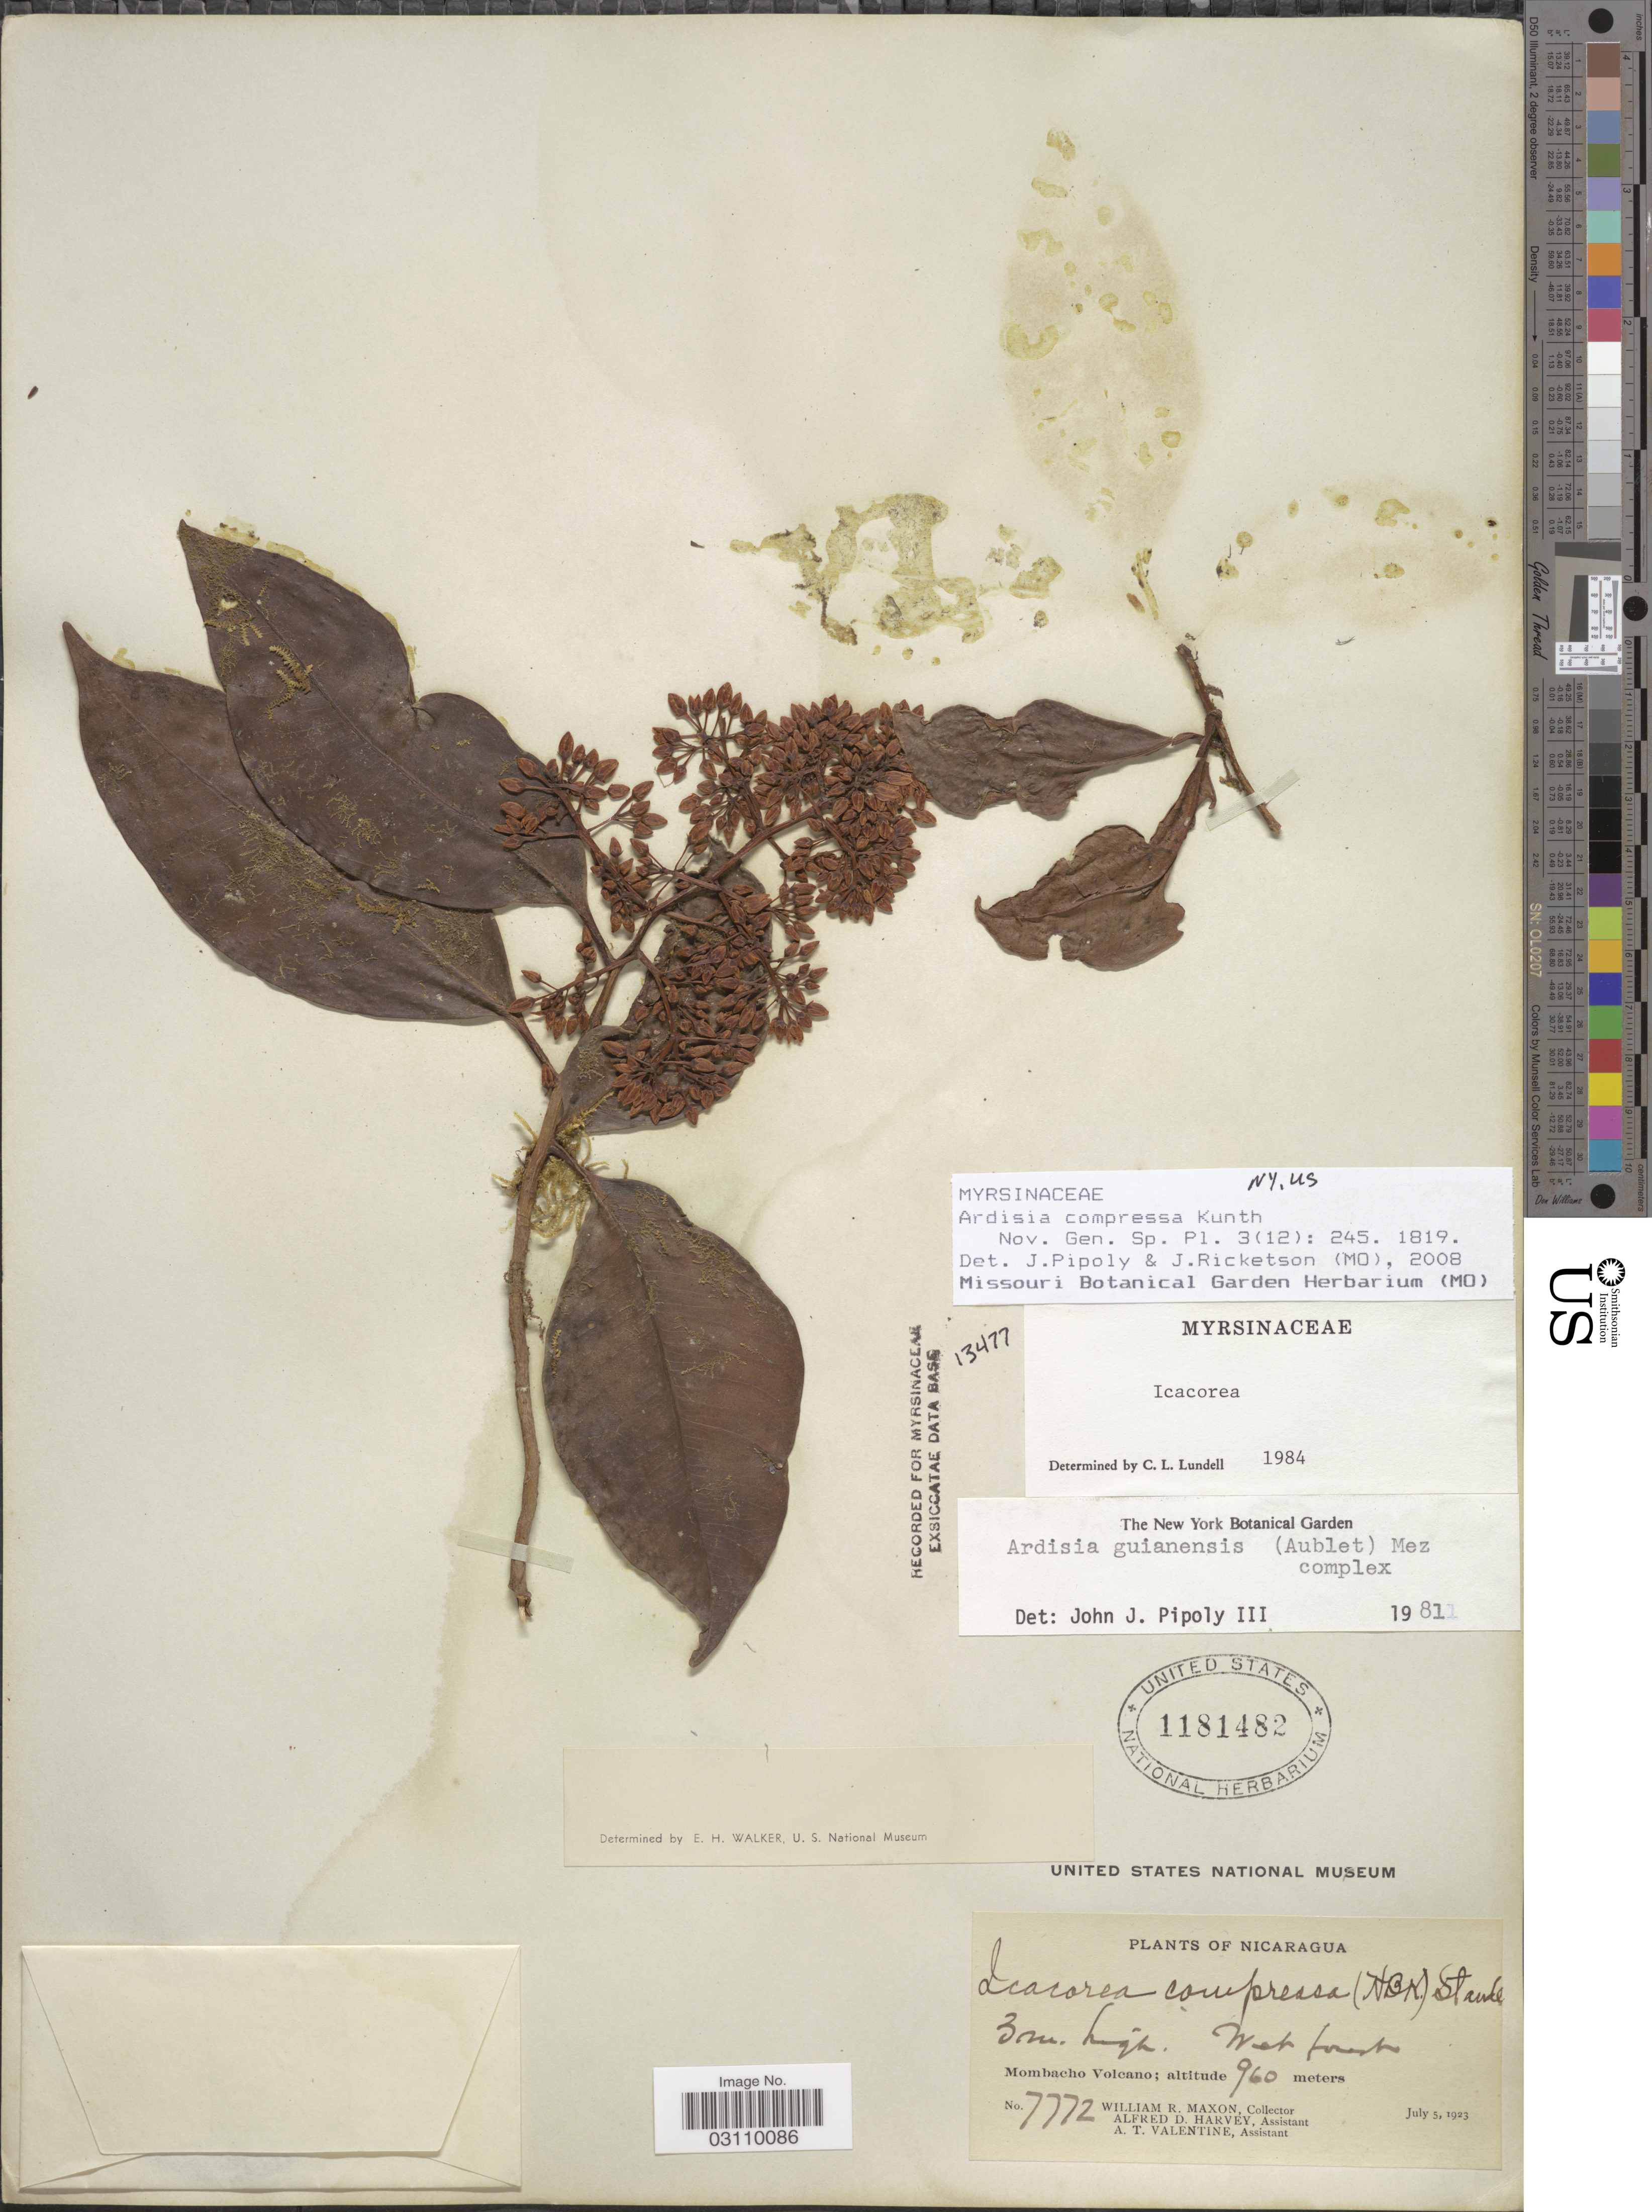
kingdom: Plantae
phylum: Tracheophyta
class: Magnoliopsida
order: Ericales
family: Primulaceae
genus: Ardisia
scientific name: Ardisia compressa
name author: Kunth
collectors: W. R. Maxon, A. D. Harvey & A. Valentine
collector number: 7772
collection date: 1923-07-05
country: Nicaragua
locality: Mombacho Volcano.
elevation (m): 960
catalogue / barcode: US 1181482